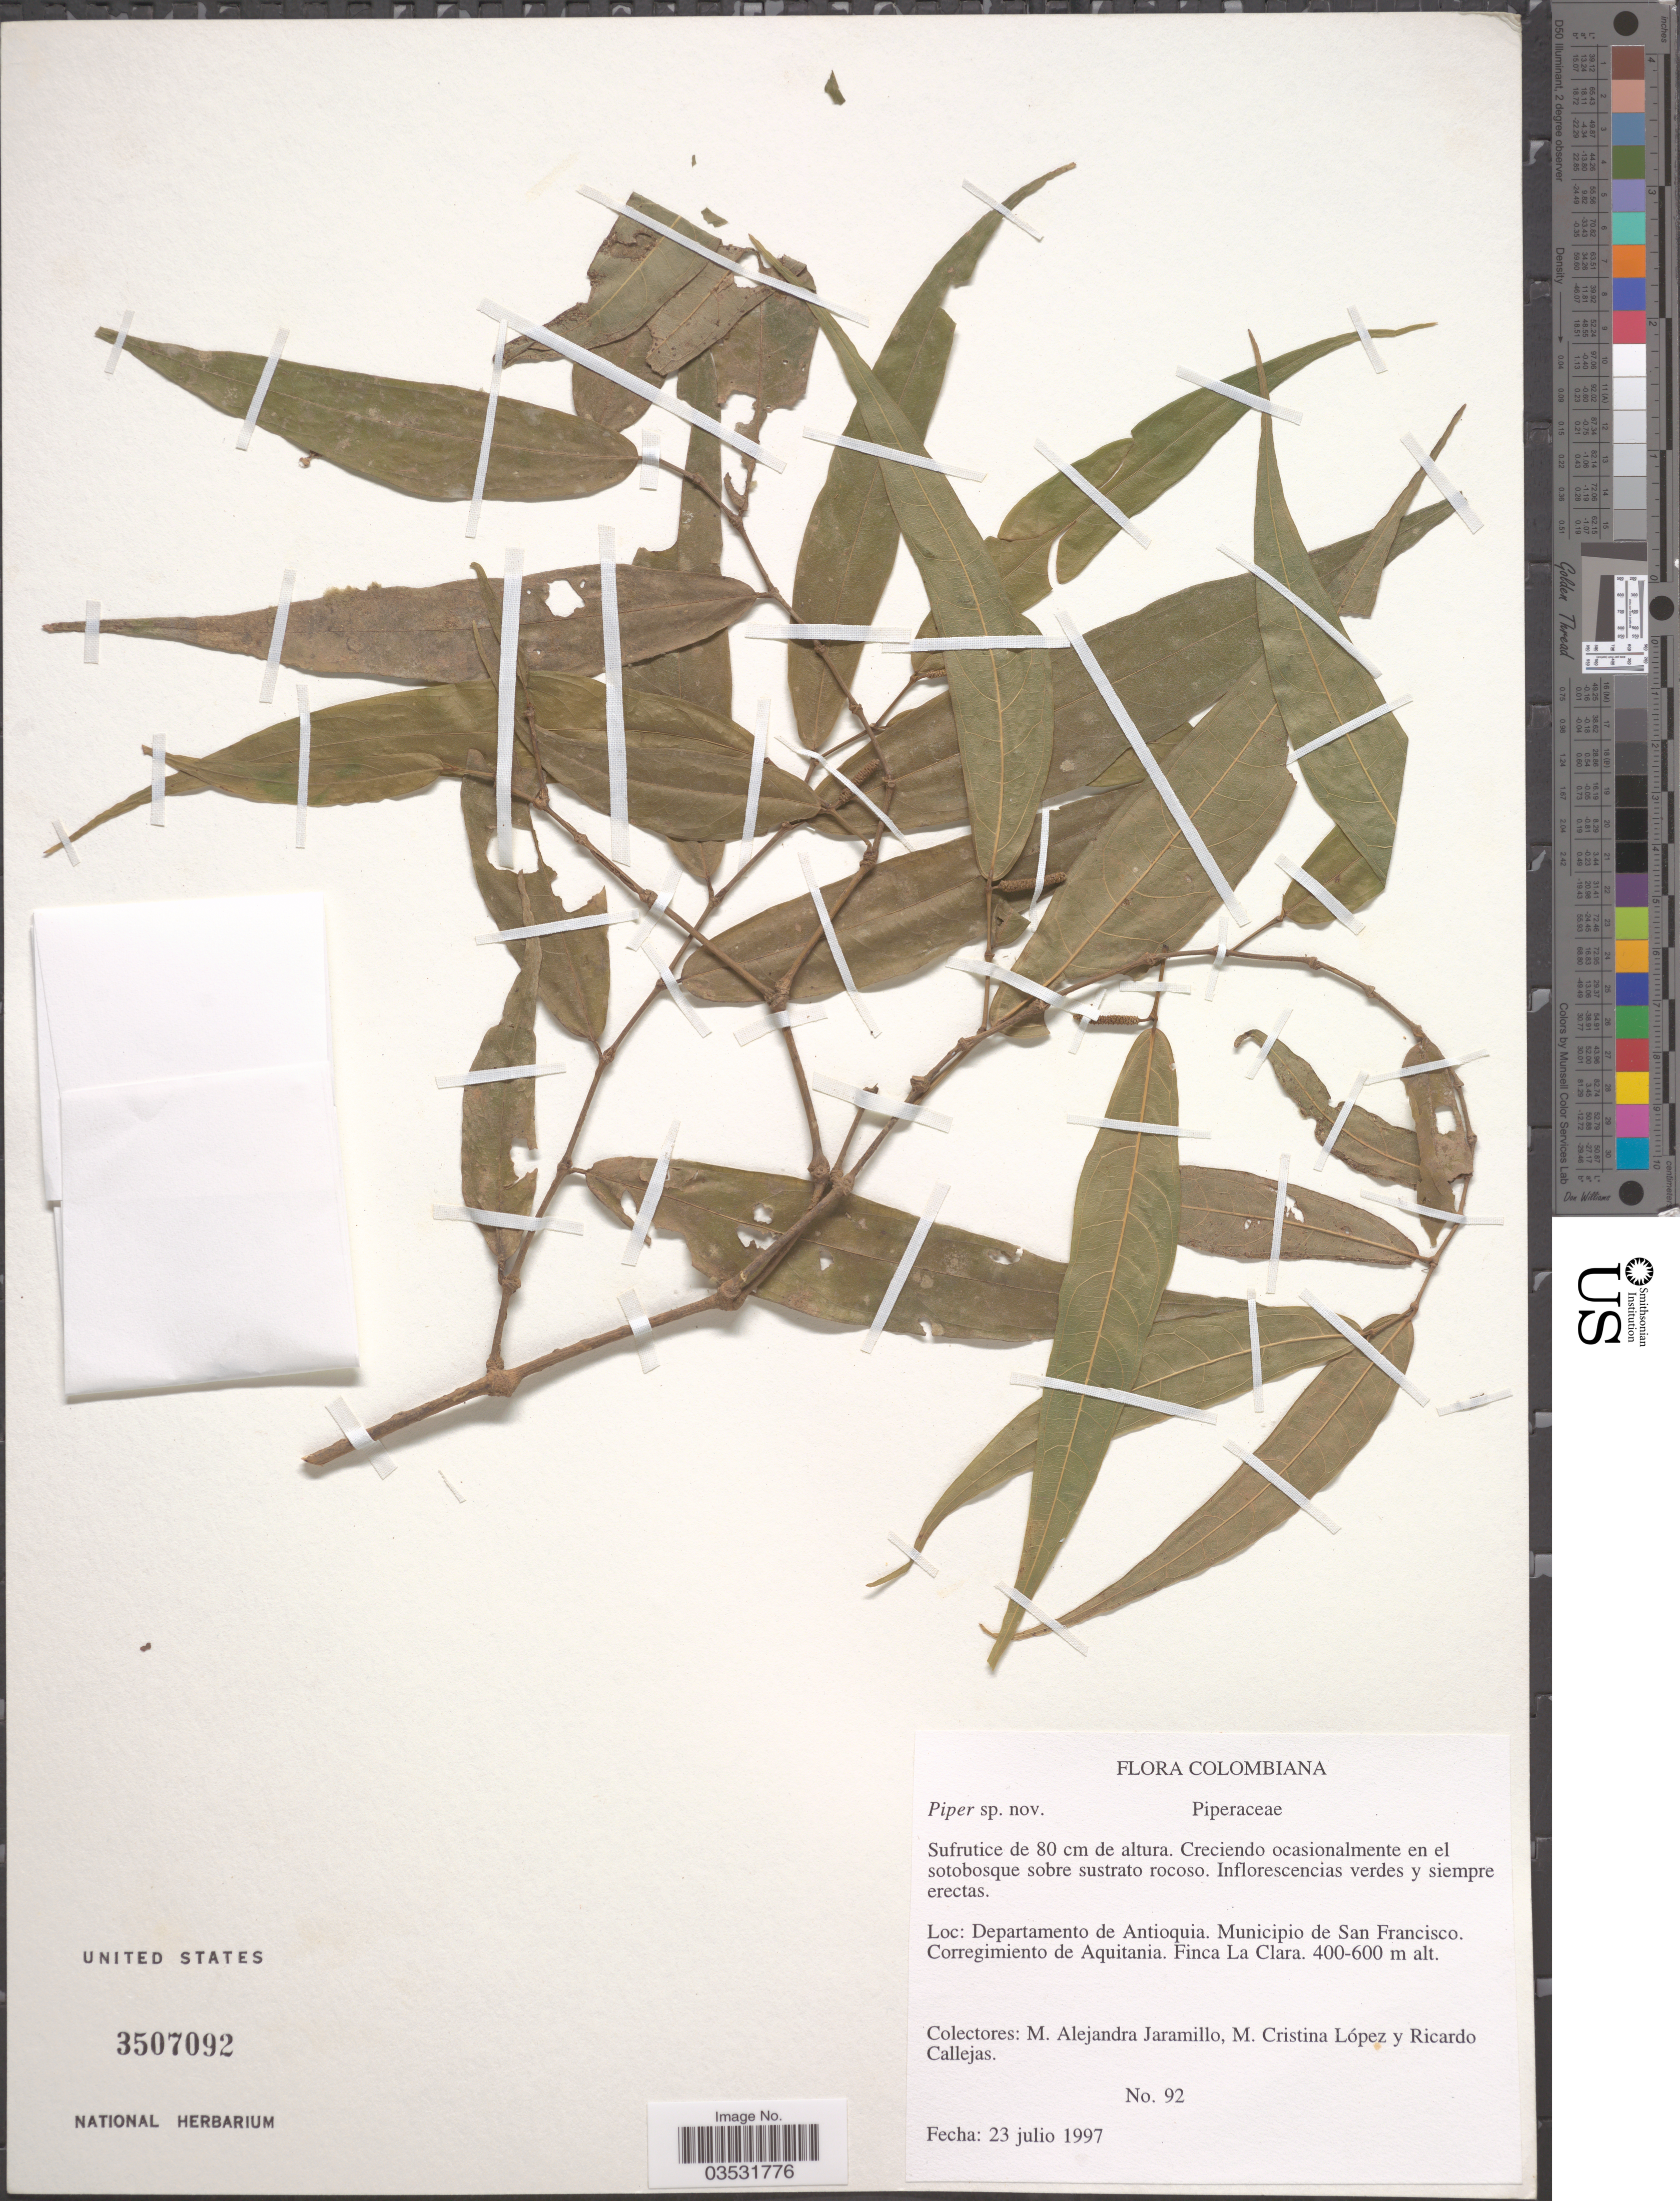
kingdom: Plantae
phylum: Tracheophyta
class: Magnoliopsida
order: Piperales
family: Piperaceae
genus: Piper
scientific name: Piper sp.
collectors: M. A. Jaramillo, M. Lopéz & R. Callejas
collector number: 92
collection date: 1997-07-23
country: Colombia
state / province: Antioquia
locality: Departamento de Antioquia. Municipio de San Francisco. Corregimiento de Aquitania. Finca La Clara.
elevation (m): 400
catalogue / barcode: US 3507092